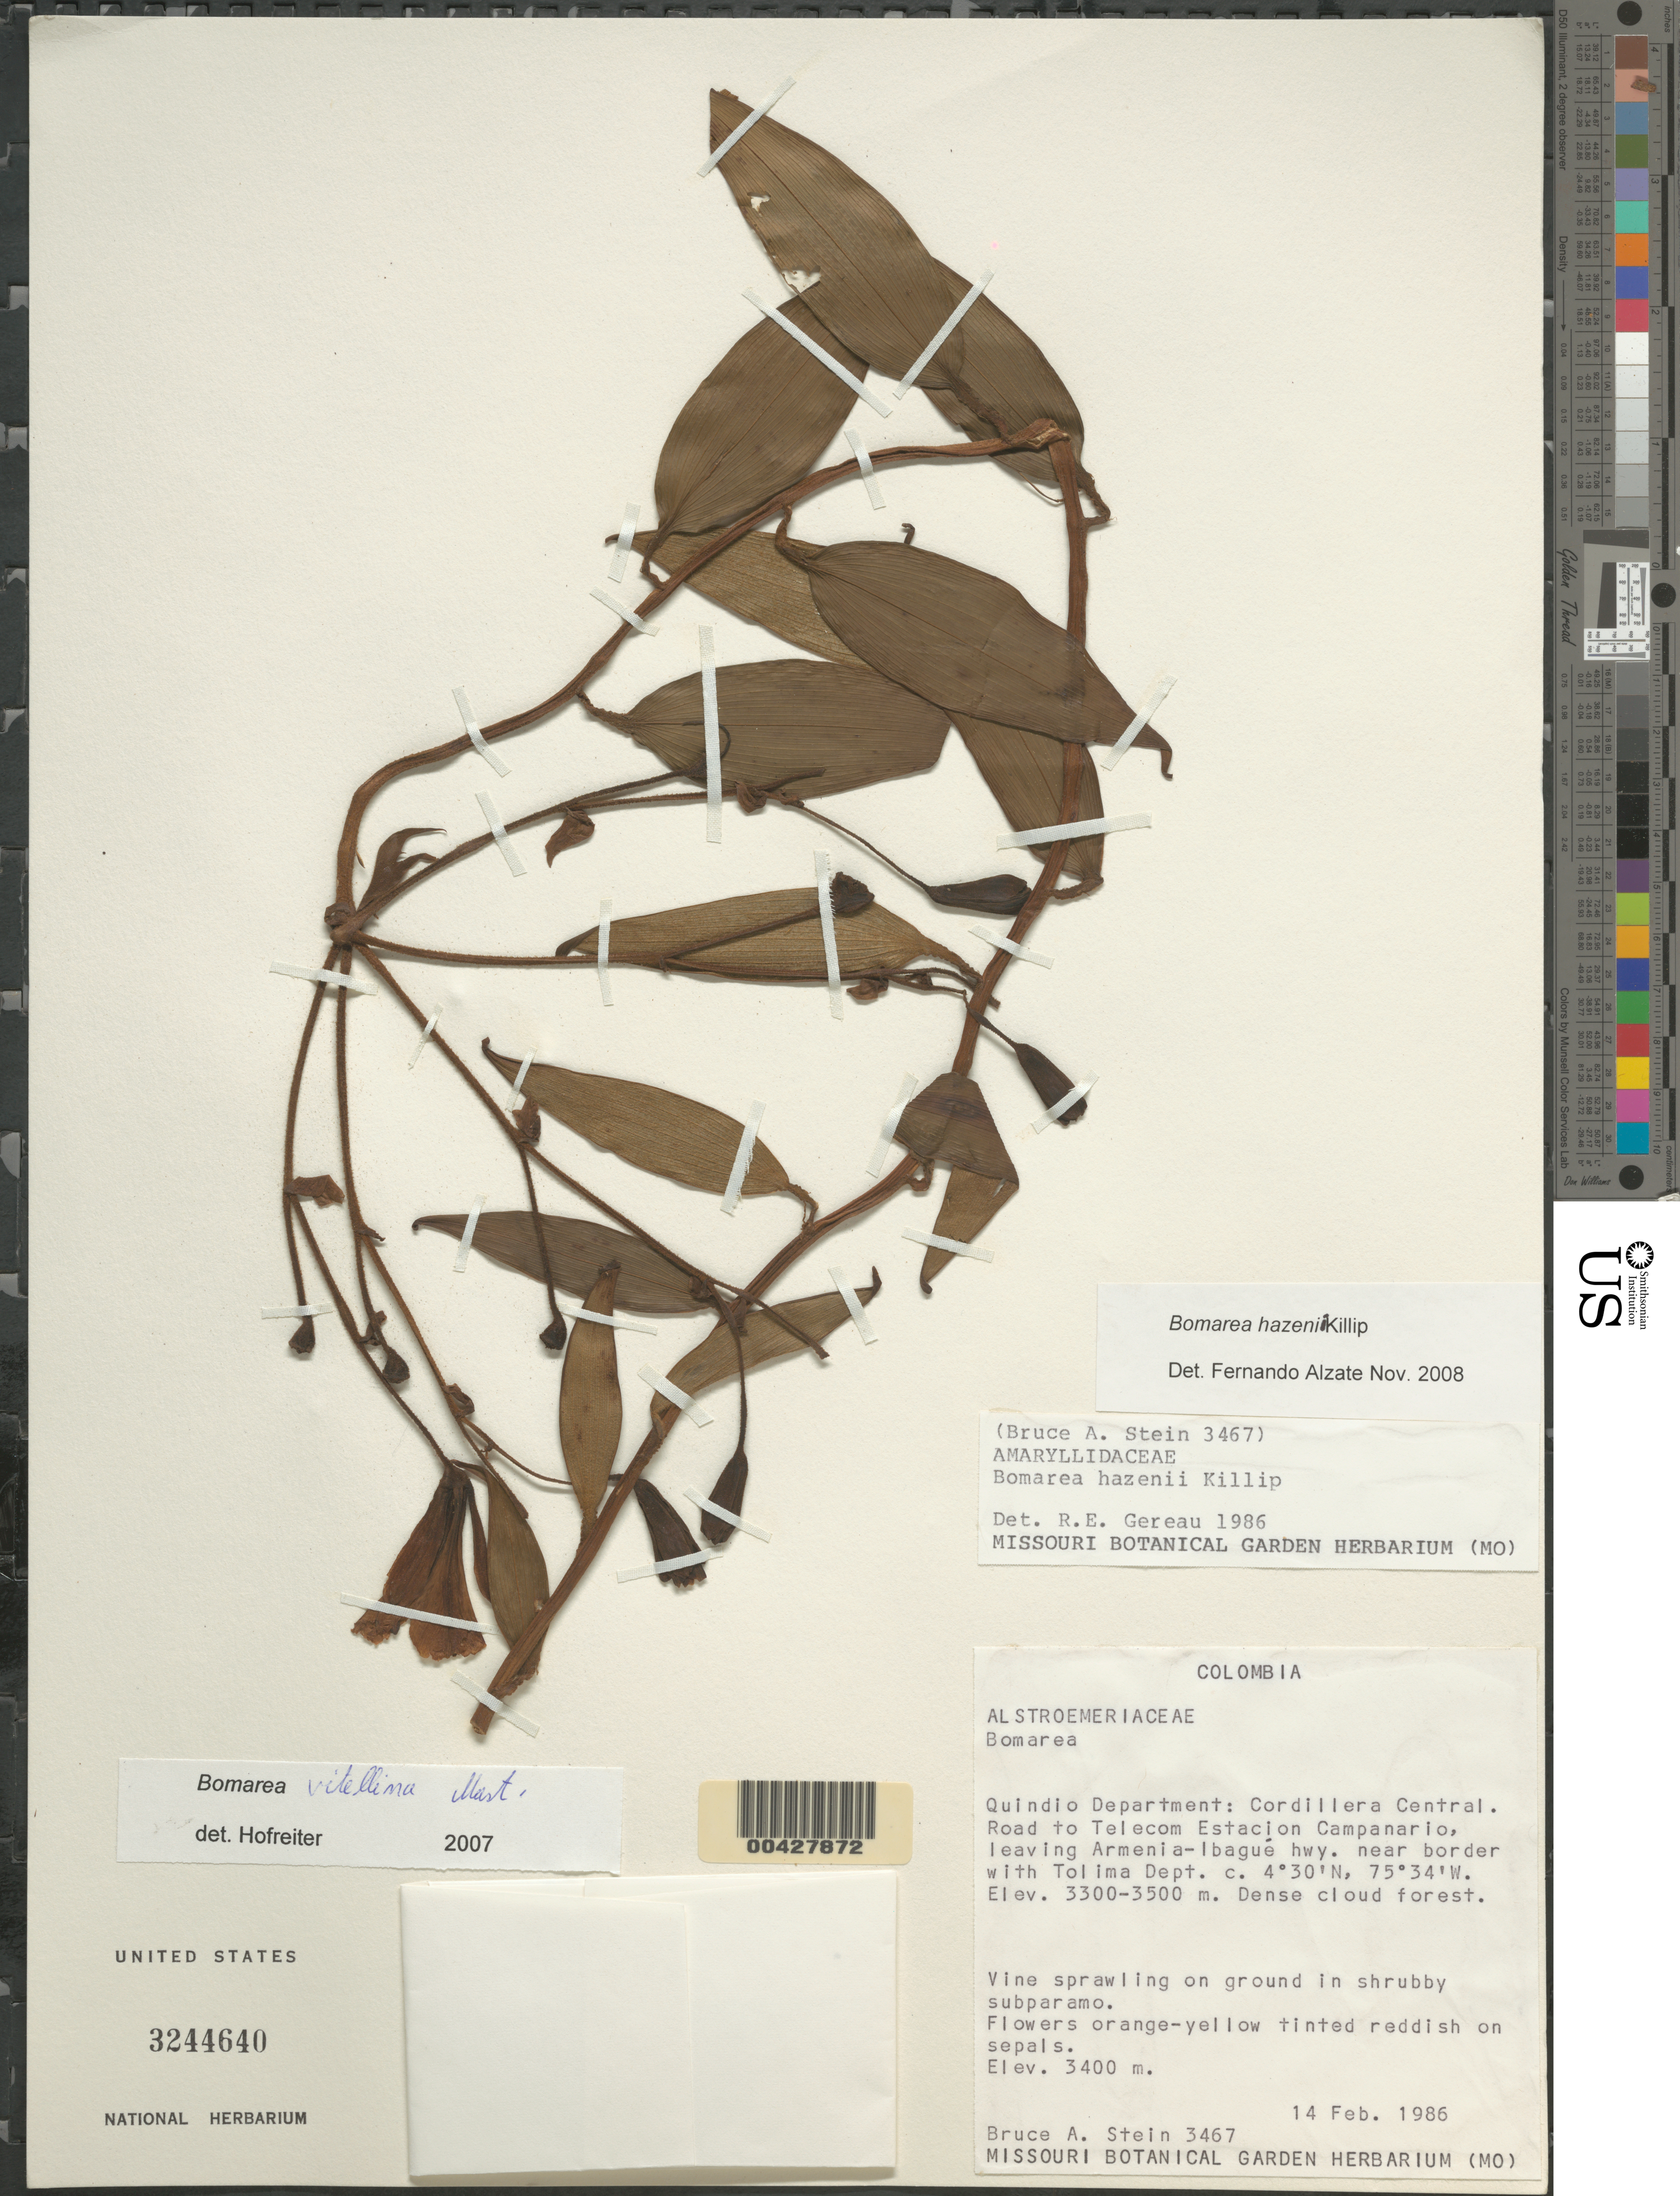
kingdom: Plantae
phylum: Tracheophyta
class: Liliopsida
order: Liliales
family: Alstroemeriaceae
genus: Bomarea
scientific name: Bomarea hazenii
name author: Killip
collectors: B. A. Stein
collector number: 3467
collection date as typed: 14 Feb 1986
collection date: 1986-02-14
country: Colombia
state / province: Quindío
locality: Telecom estacion Campanario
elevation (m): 3300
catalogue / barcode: US 3244640